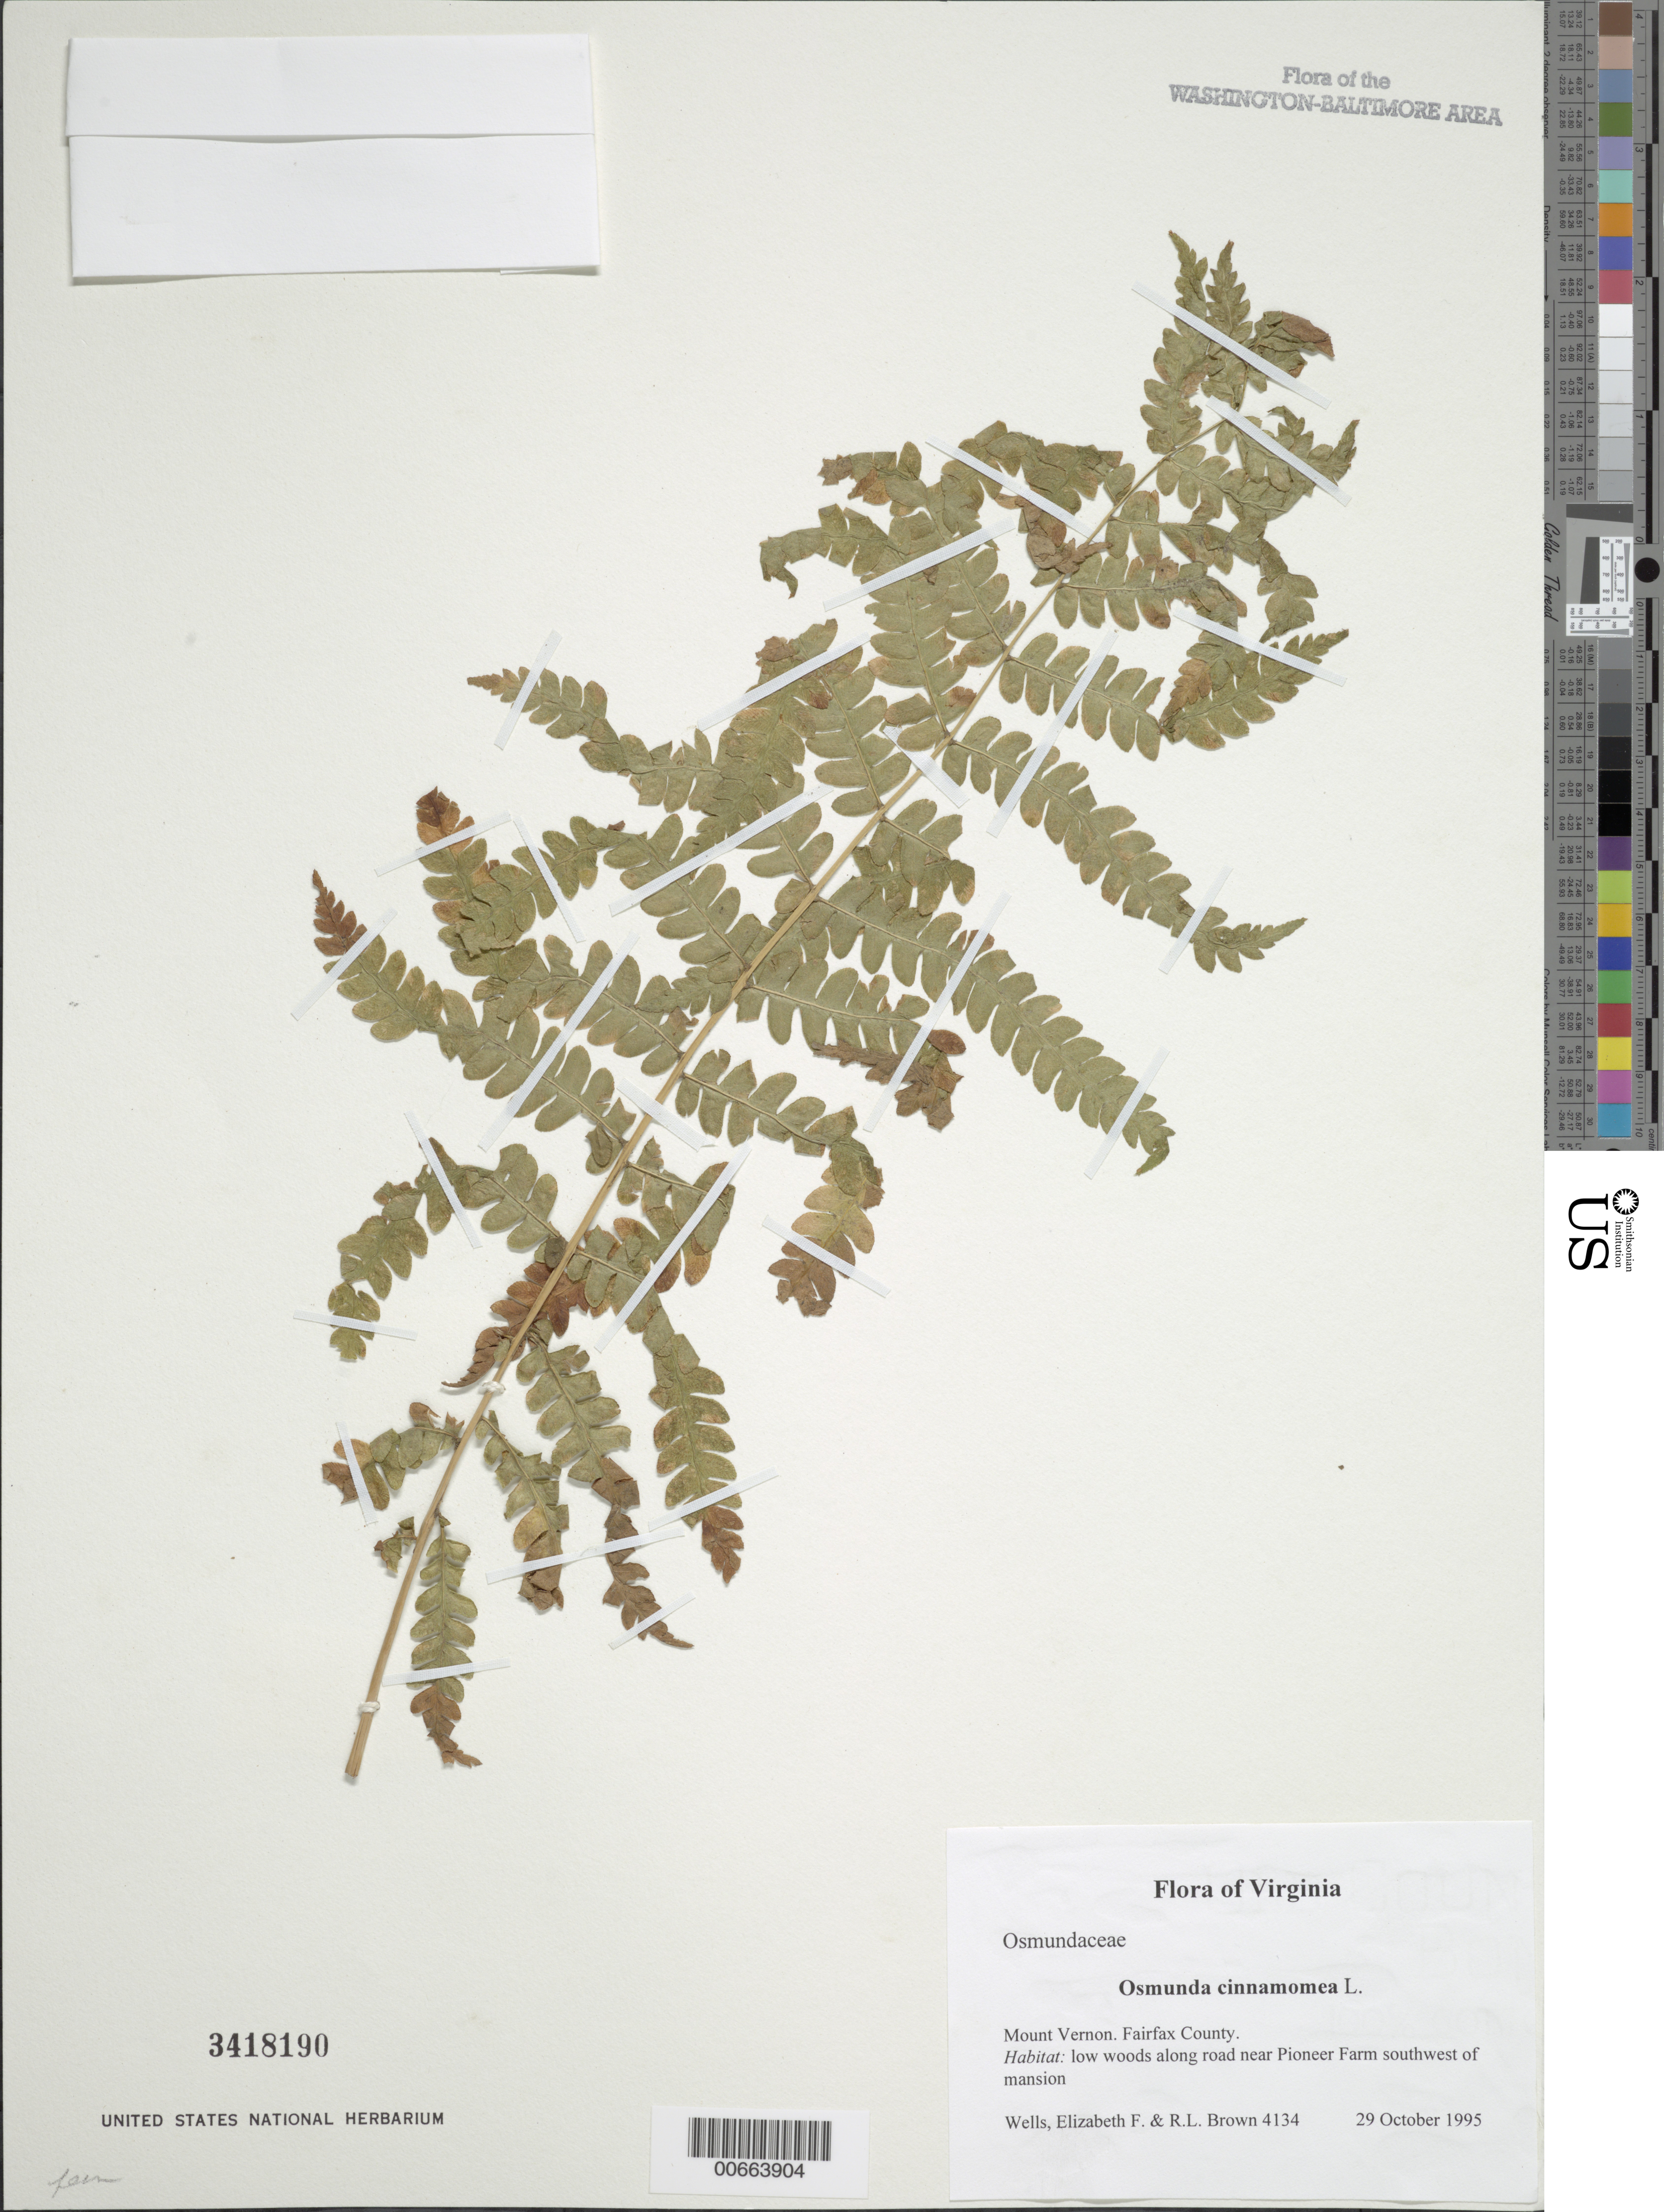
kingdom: Plantae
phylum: Tracheophyta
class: Polypodiopsida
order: Osmundales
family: Osmundaceae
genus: Osmundastrum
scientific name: Osmundastrum cinnamomeum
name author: (L.) C. Presl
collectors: E. F. Wells & R. L. Brown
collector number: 4134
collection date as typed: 29 Oct 1995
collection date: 1995-10-29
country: United States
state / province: Virginia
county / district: Fairfax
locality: Mount Vernon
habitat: low woods along road near Pioneer Farm southwest of mansion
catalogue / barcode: US 3418190